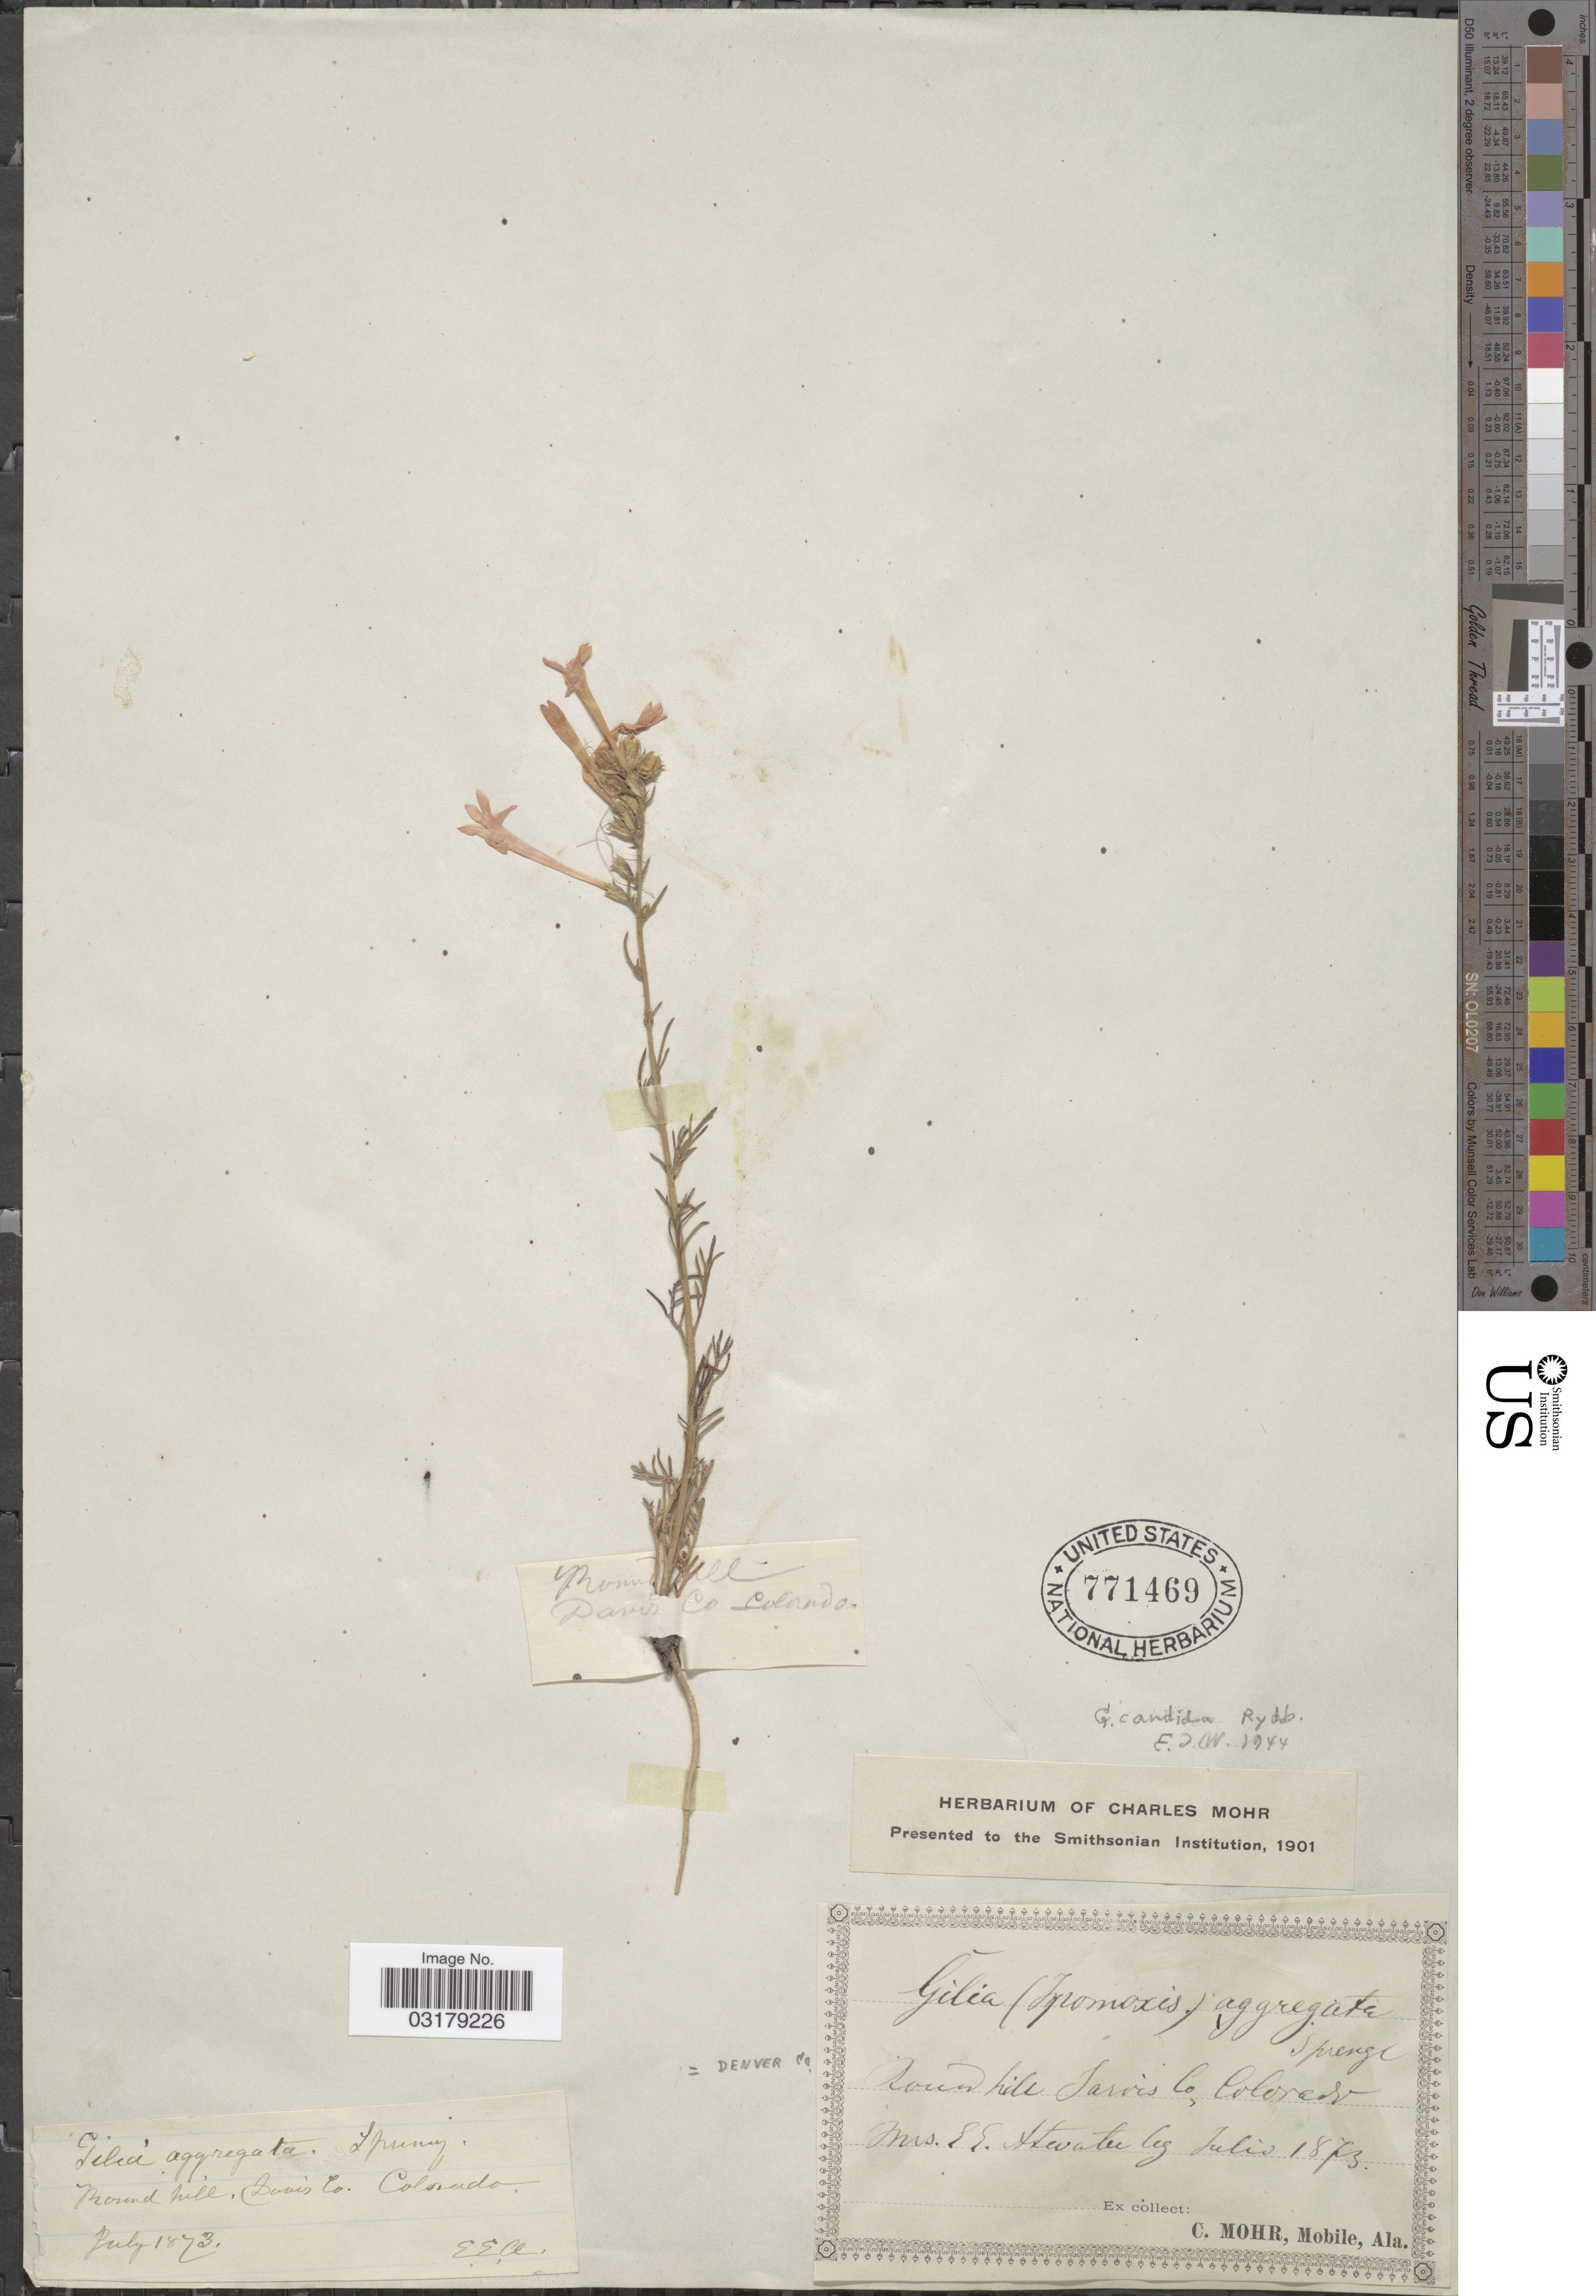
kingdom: Plantae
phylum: Tracheophyta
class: Magnoliopsida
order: Ericales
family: Polemoniaceae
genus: Ipomopsis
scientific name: Ipomopsis aggregata subsp. candida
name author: (Rydb.) V.E. Grant & A.D. Grant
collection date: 1873-07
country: United States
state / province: Colorado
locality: Round hill, Sarvis Co. Denver Co.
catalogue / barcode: US 771469